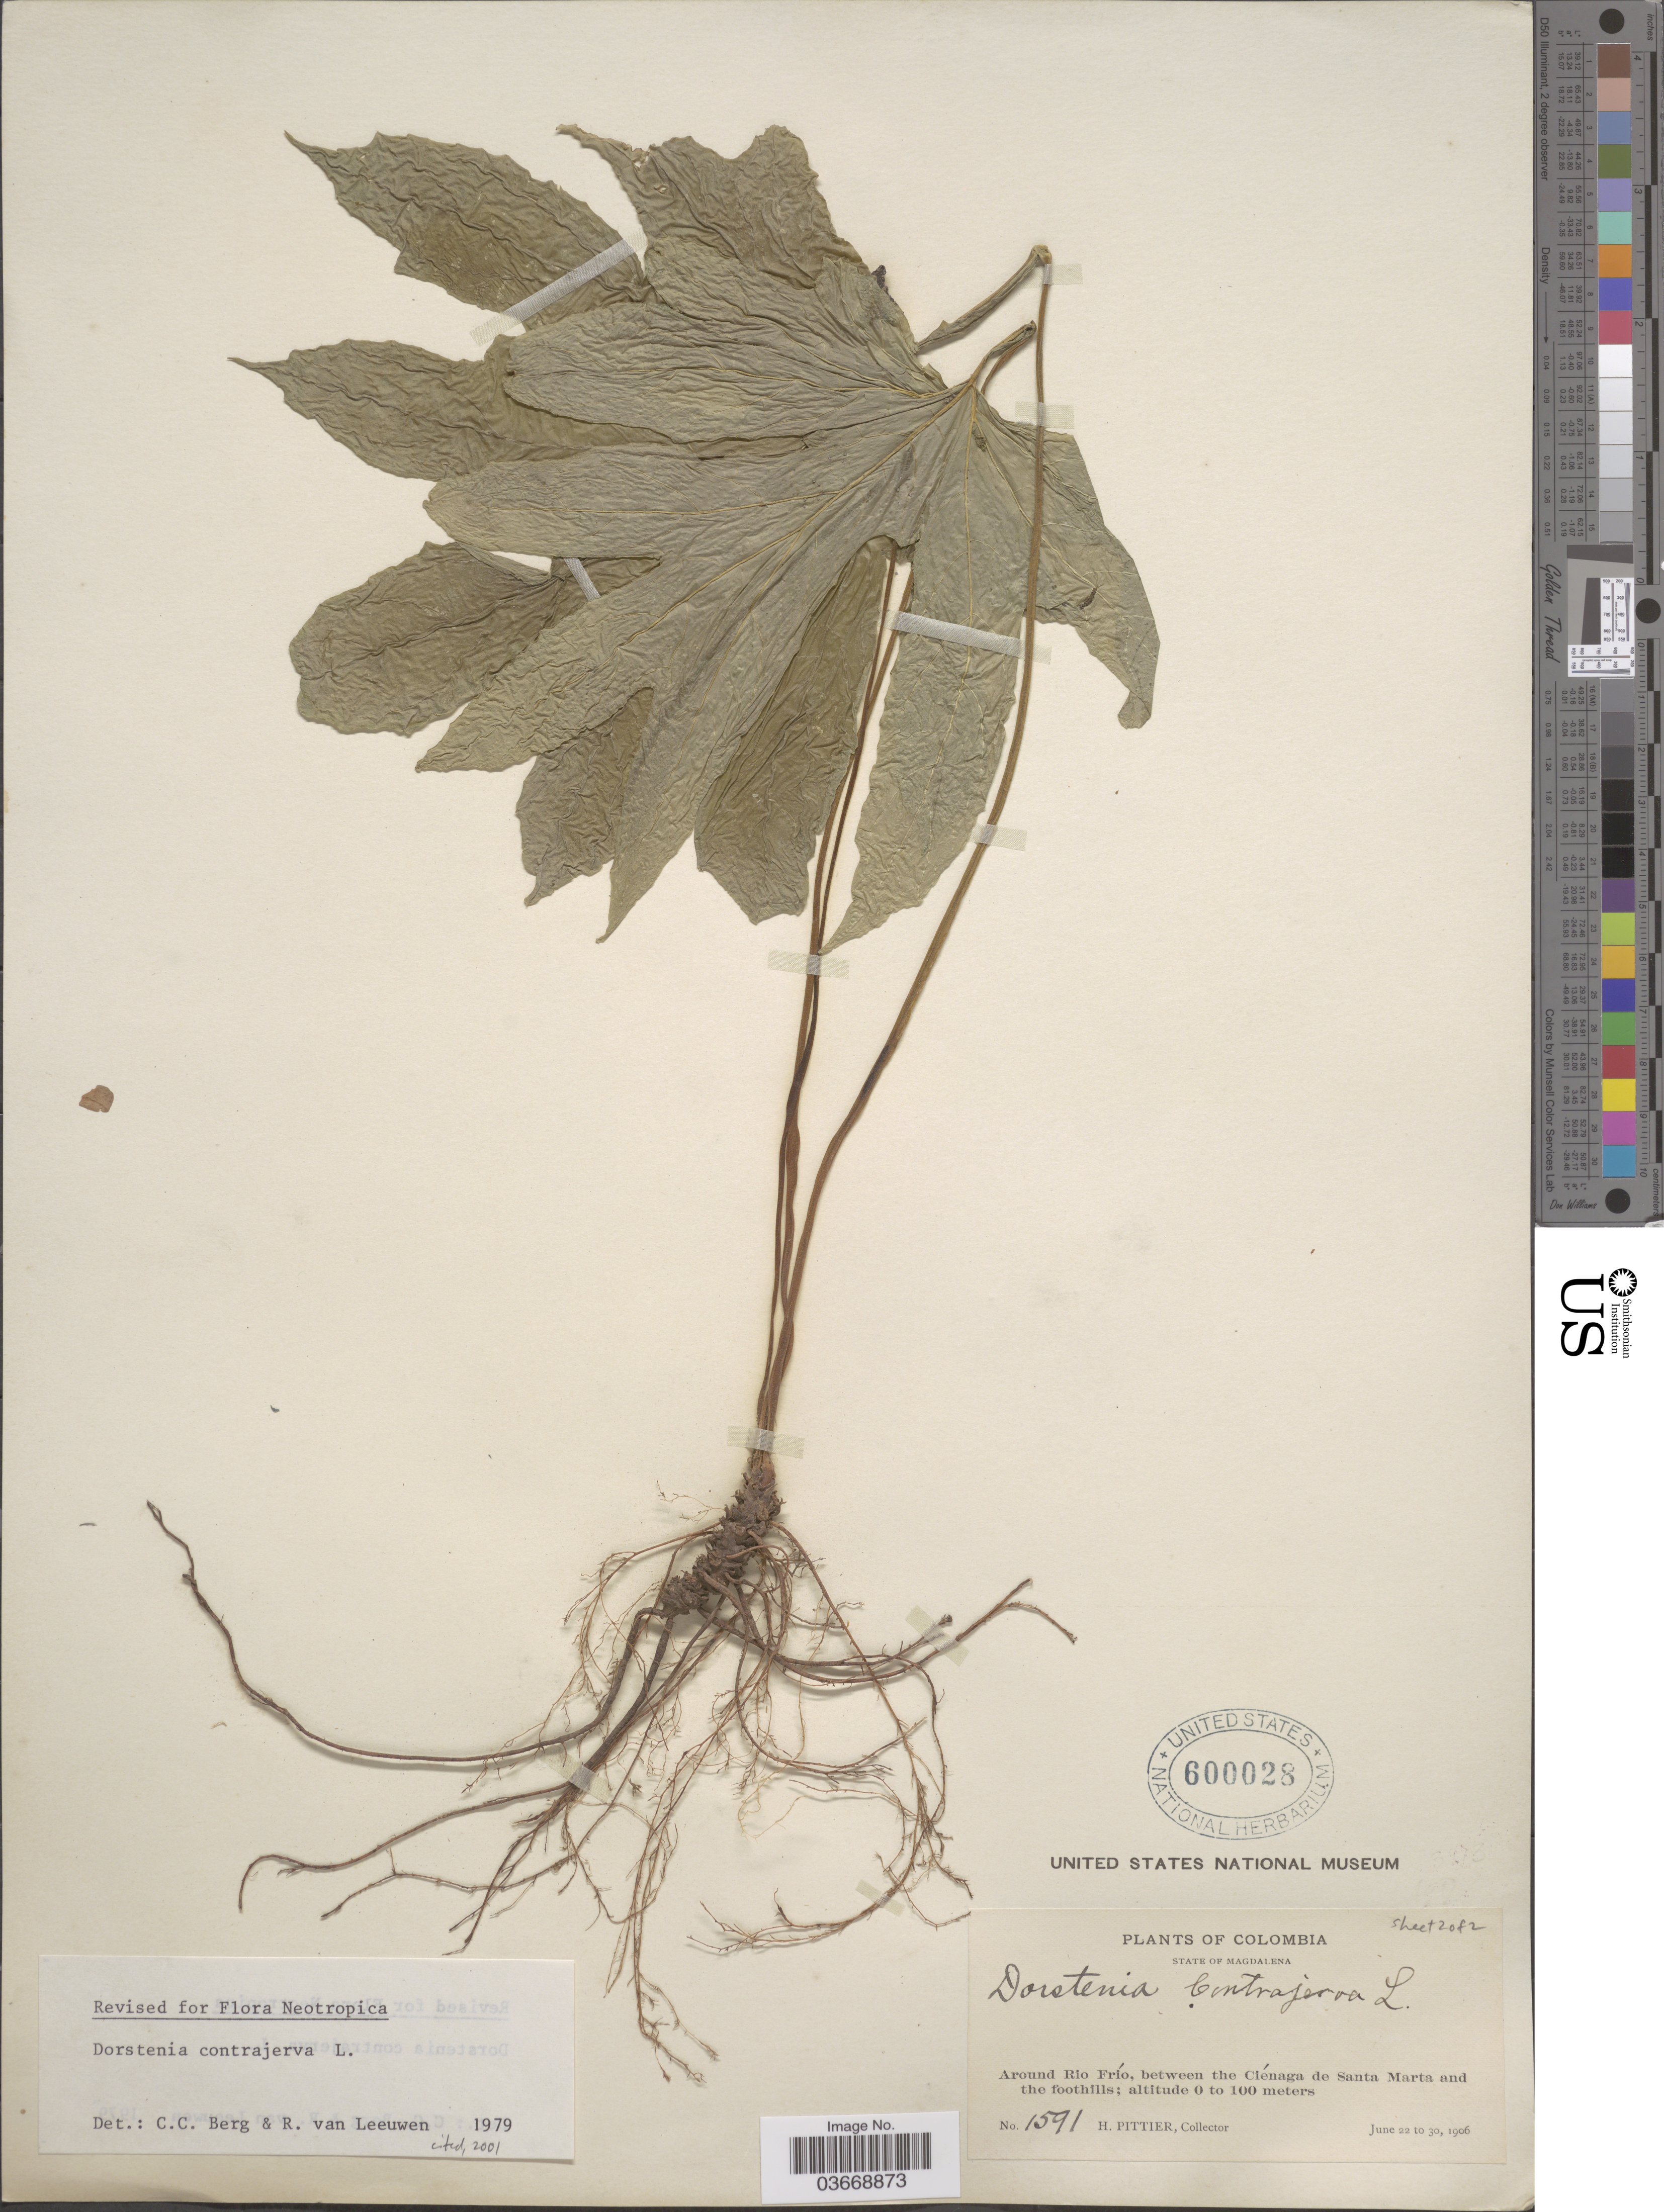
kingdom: Plantae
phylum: Tracheophyta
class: Magnoliopsida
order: Rosales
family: Moraceae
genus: Dorstenia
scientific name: Dorstenia contrajerva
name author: L.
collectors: H. F. Pittier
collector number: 1591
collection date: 1906-06-22/1906-06-30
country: Colombia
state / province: Magdalena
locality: Around Rio Frío, between the Ciénaga de Santa Marta and the foothills.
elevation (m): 0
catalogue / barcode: US 600028